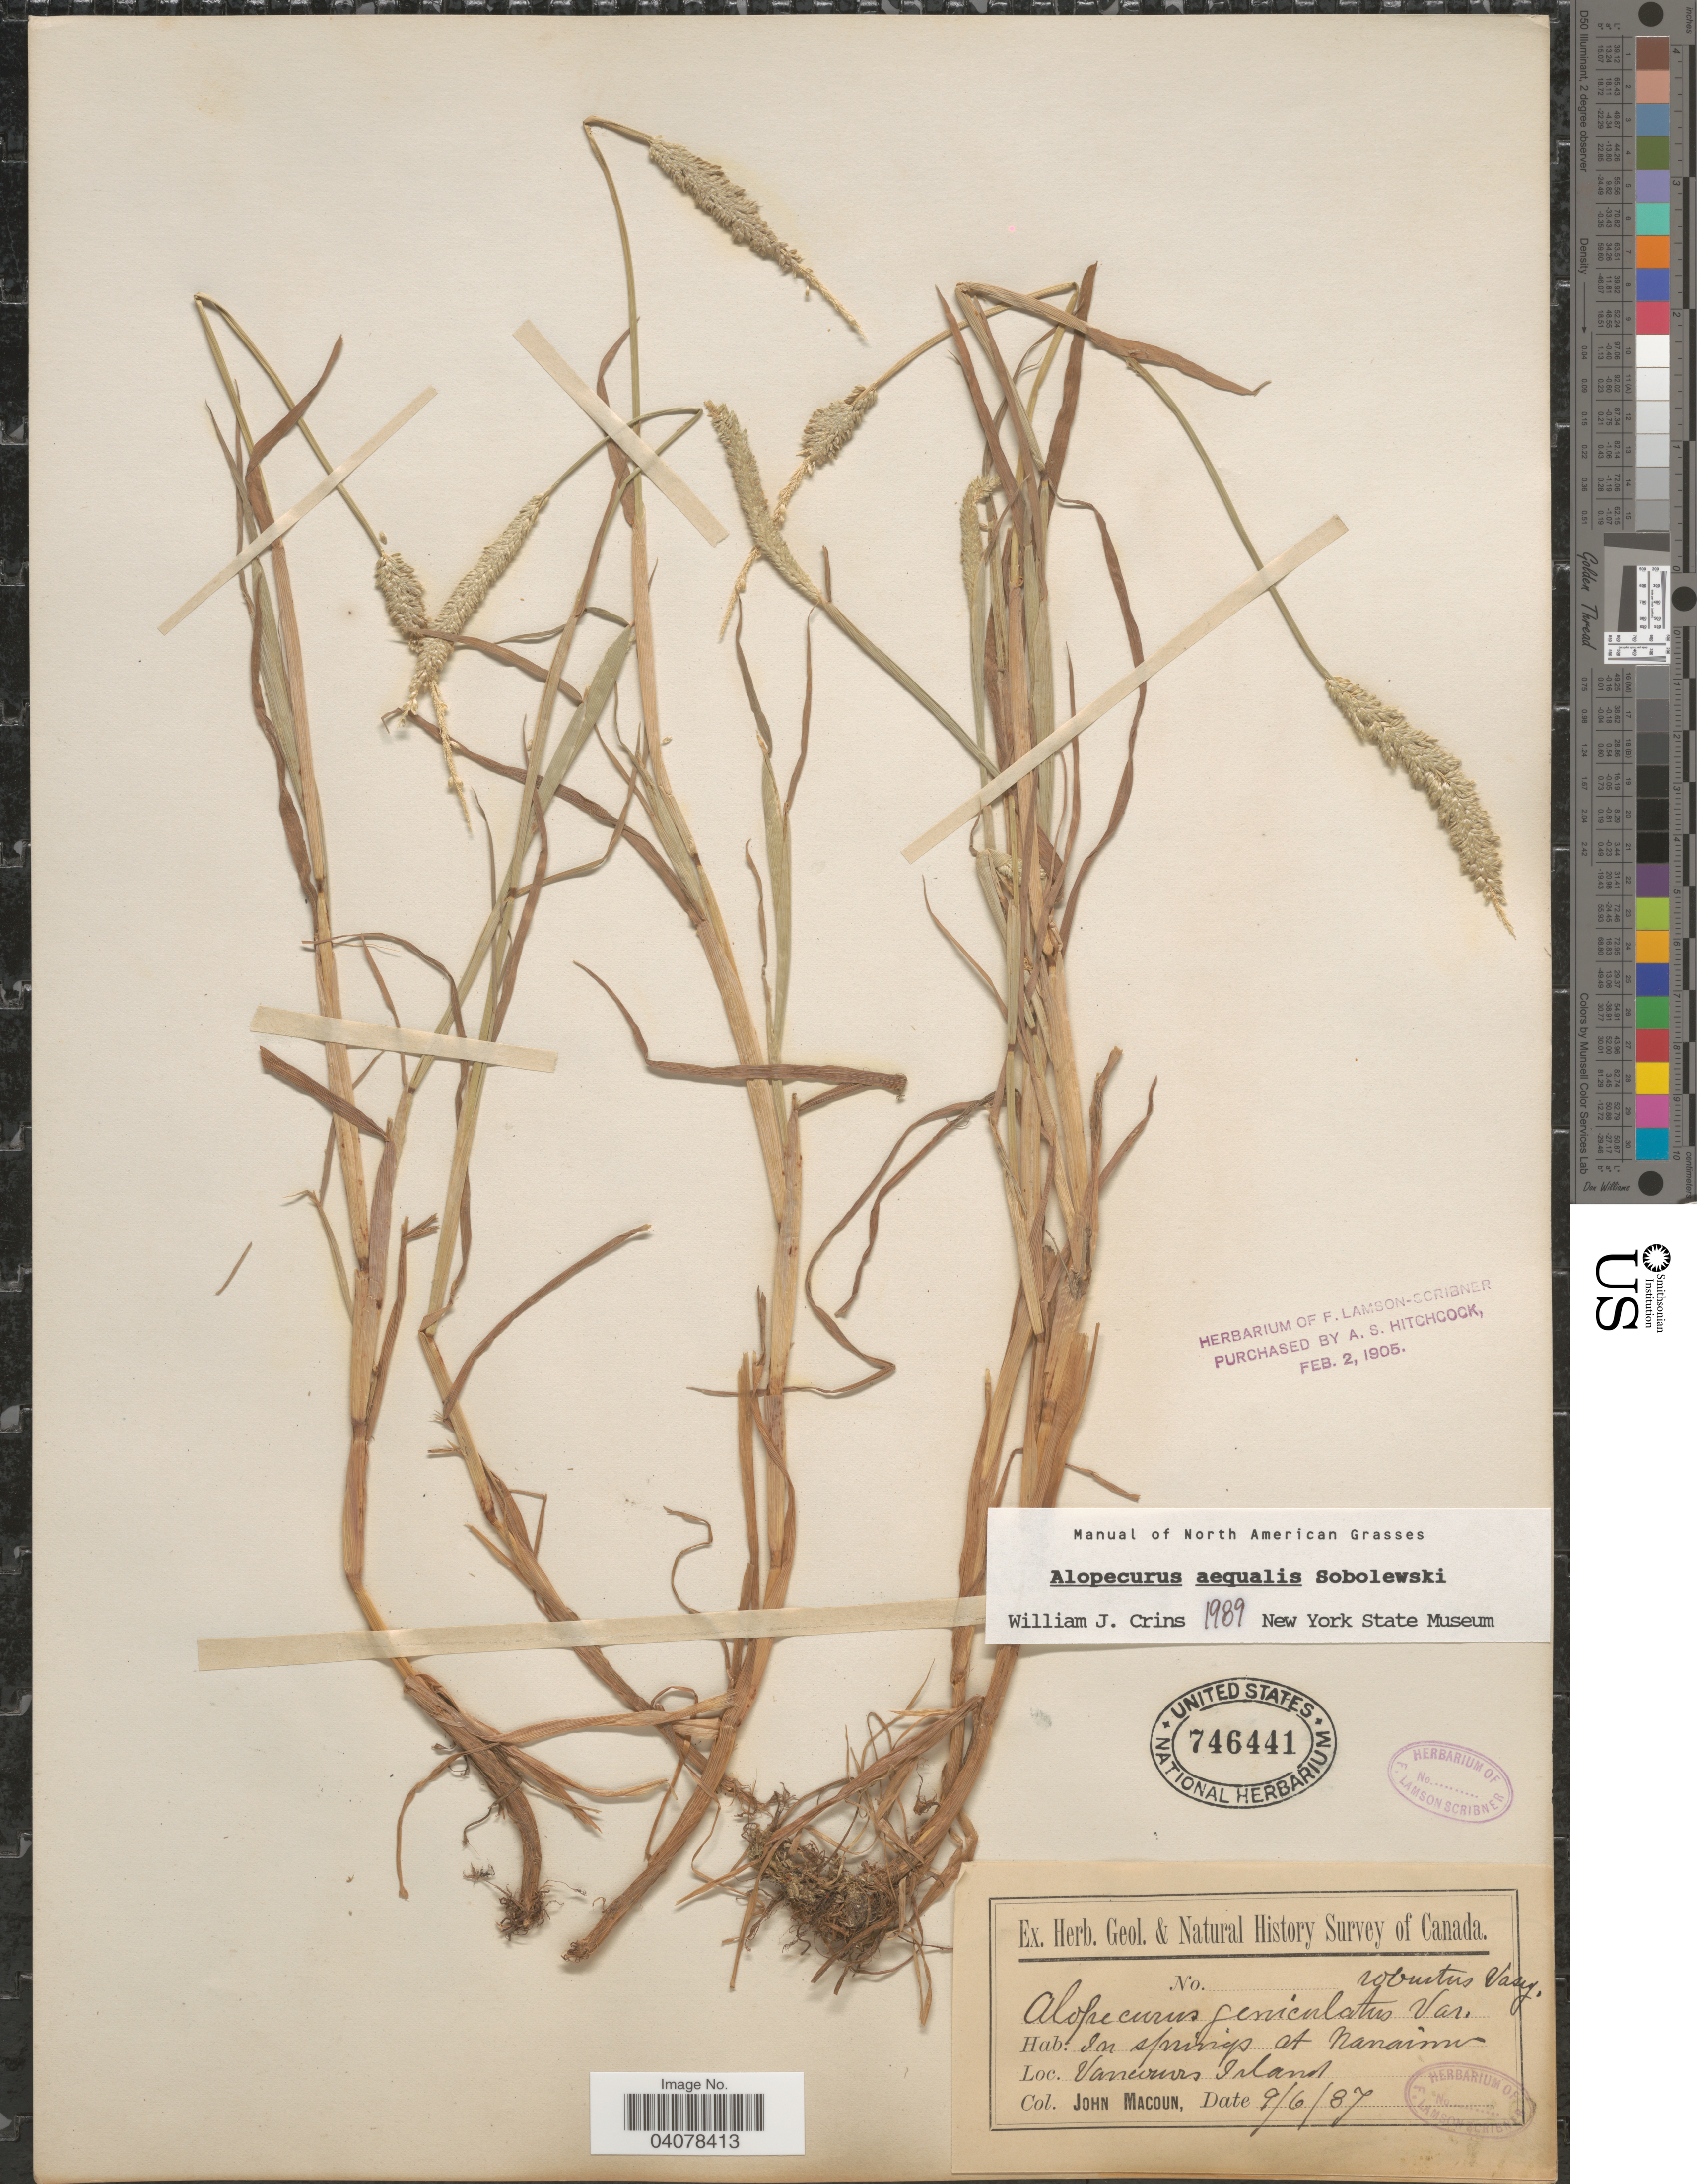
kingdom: Plantae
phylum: Tracheophyta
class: Liliopsida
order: Poales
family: Poaceae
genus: Alopecurus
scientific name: Alopecurus aequalis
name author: Sobol.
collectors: J. Macoun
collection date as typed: Transcribed d/m/y: 9/6/87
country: Canada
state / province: British Columbia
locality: Herb. Geol. & Natural History Survey of Canada. In springs at Nanaimo. Vancouver Island.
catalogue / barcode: US 746441